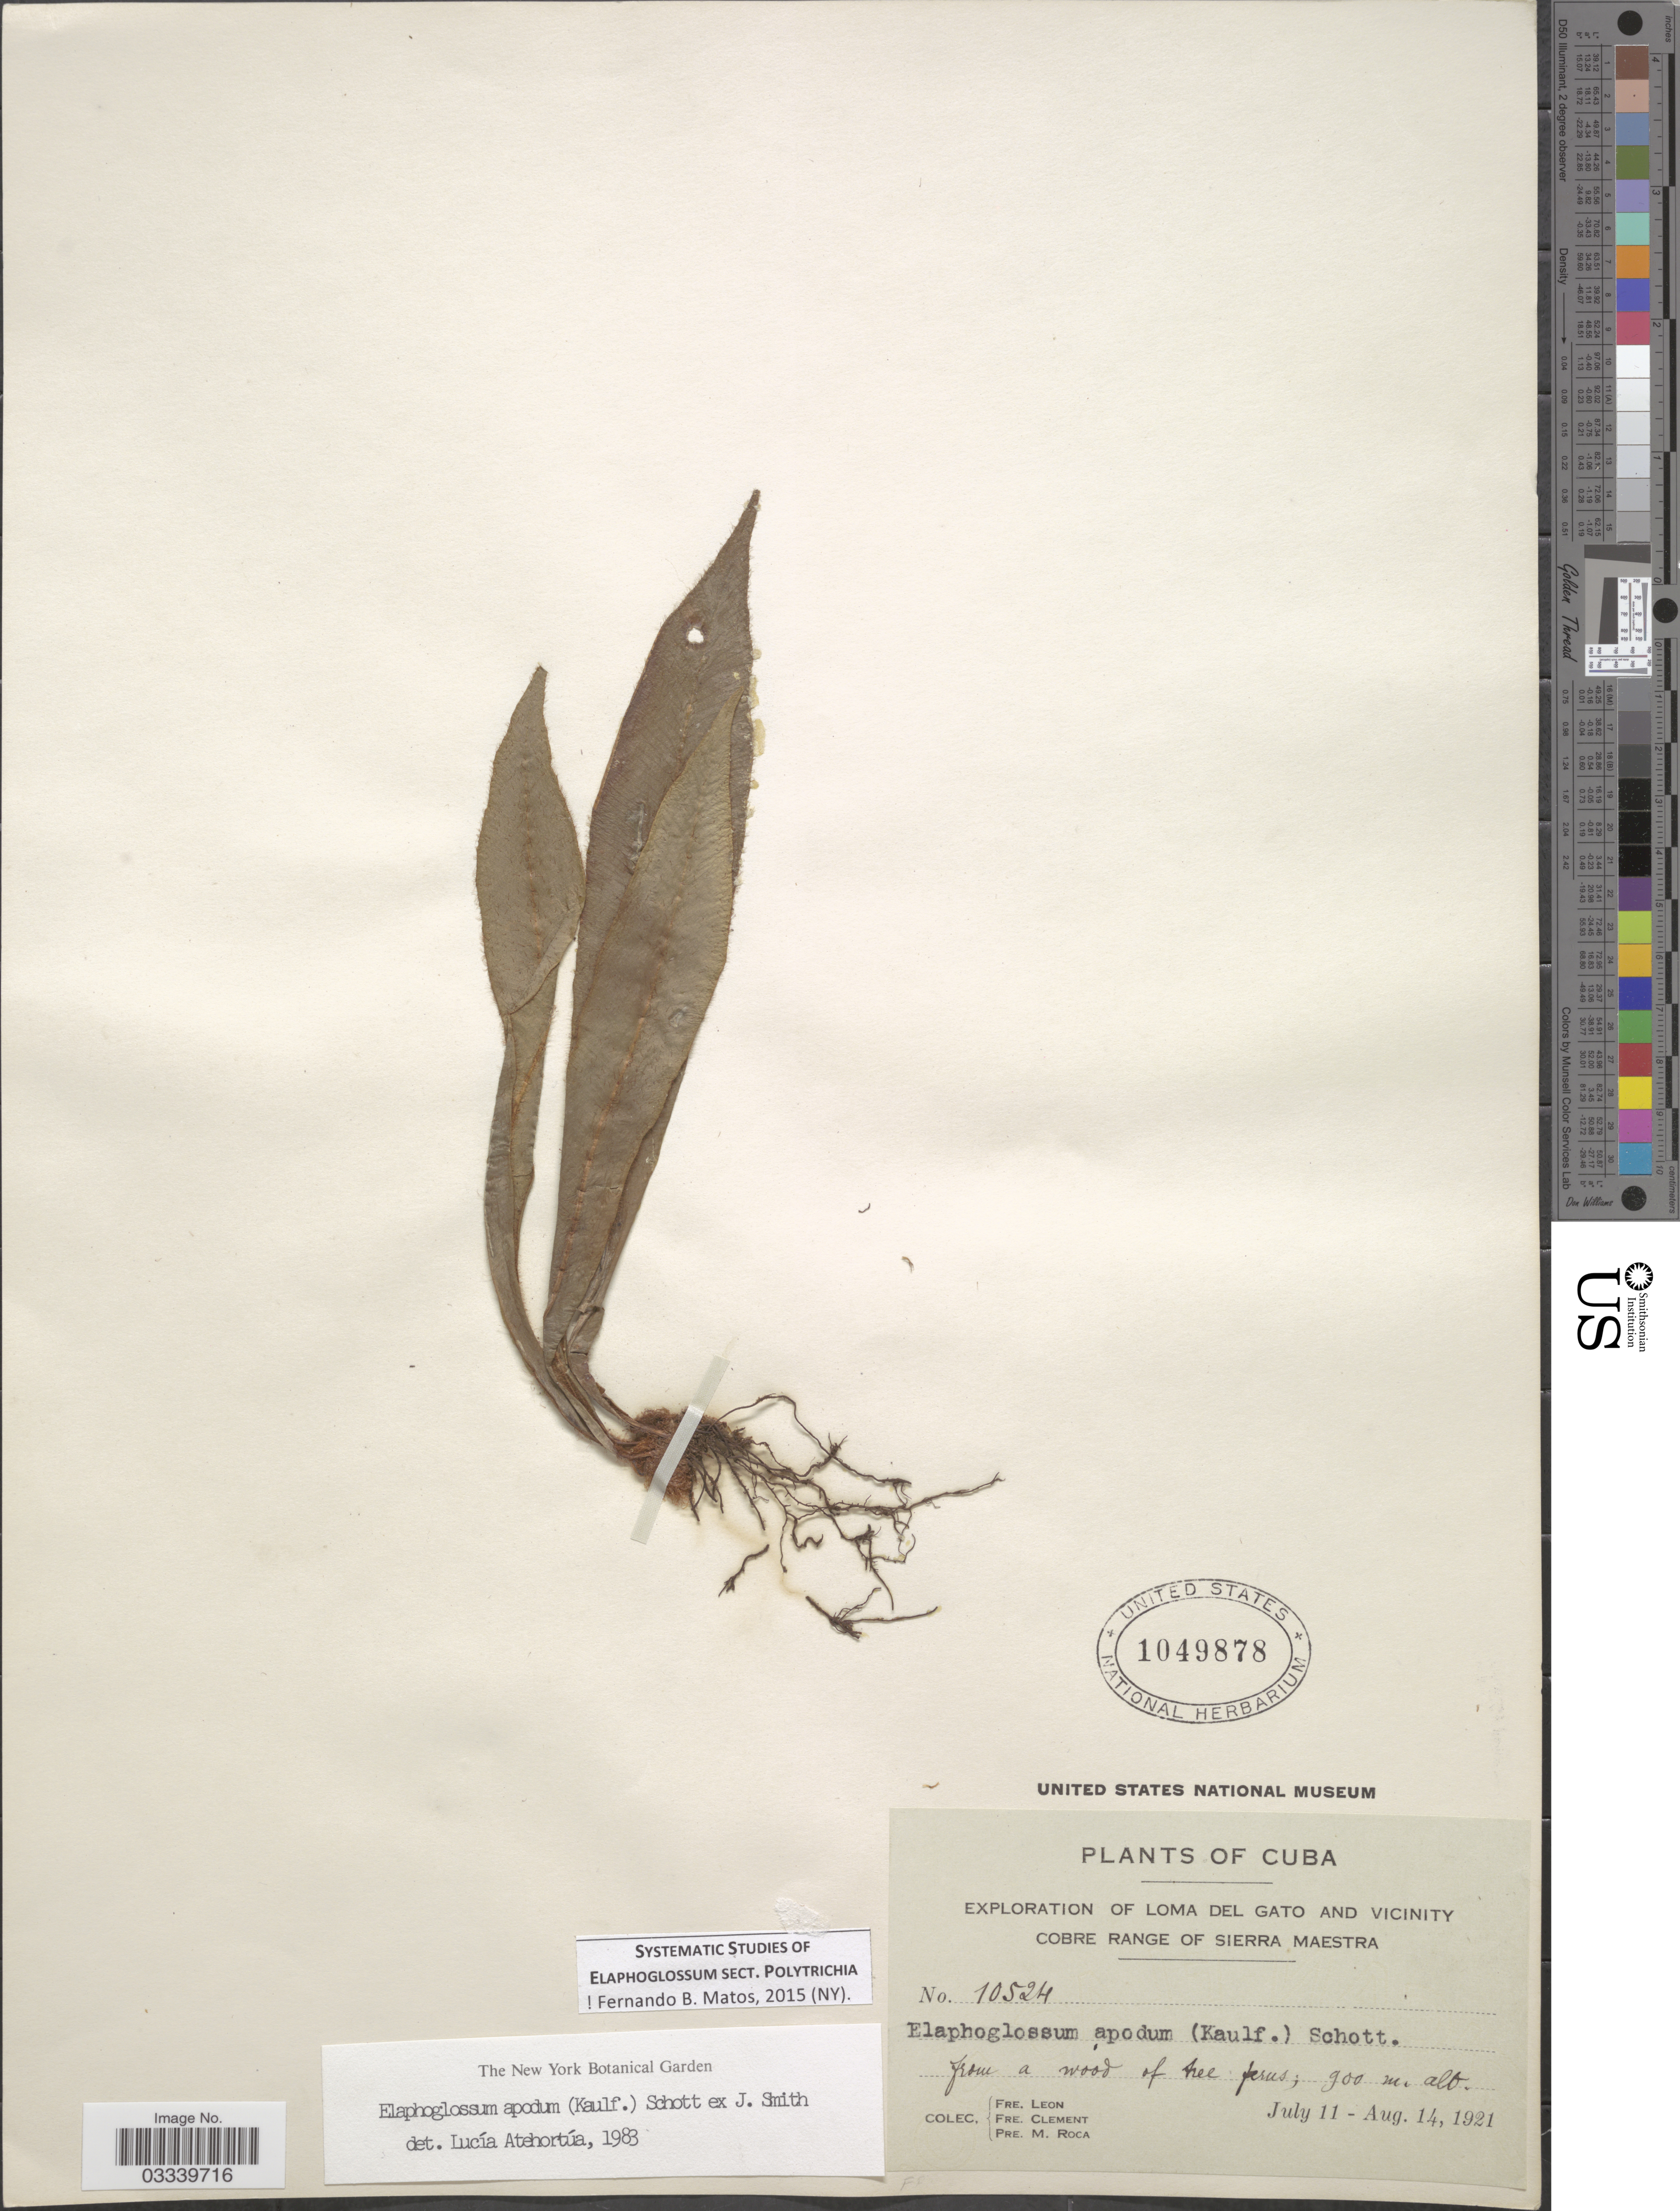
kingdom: Plantae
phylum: Tracheophyta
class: Polypodiopsida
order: Polypodiales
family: Dryopteridaceae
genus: Elaphoglossum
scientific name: Elaphoglossum apodum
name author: (Kaulf.) Schott ex J. Sm.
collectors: Bro. León, B. Clement & M. Roca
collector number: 10524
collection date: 1921-07-11/1921-08-14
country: Cuba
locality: Loma del Gato and vicinity. Cobre Range of Sierra Maestra.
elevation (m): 900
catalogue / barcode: US 1049878